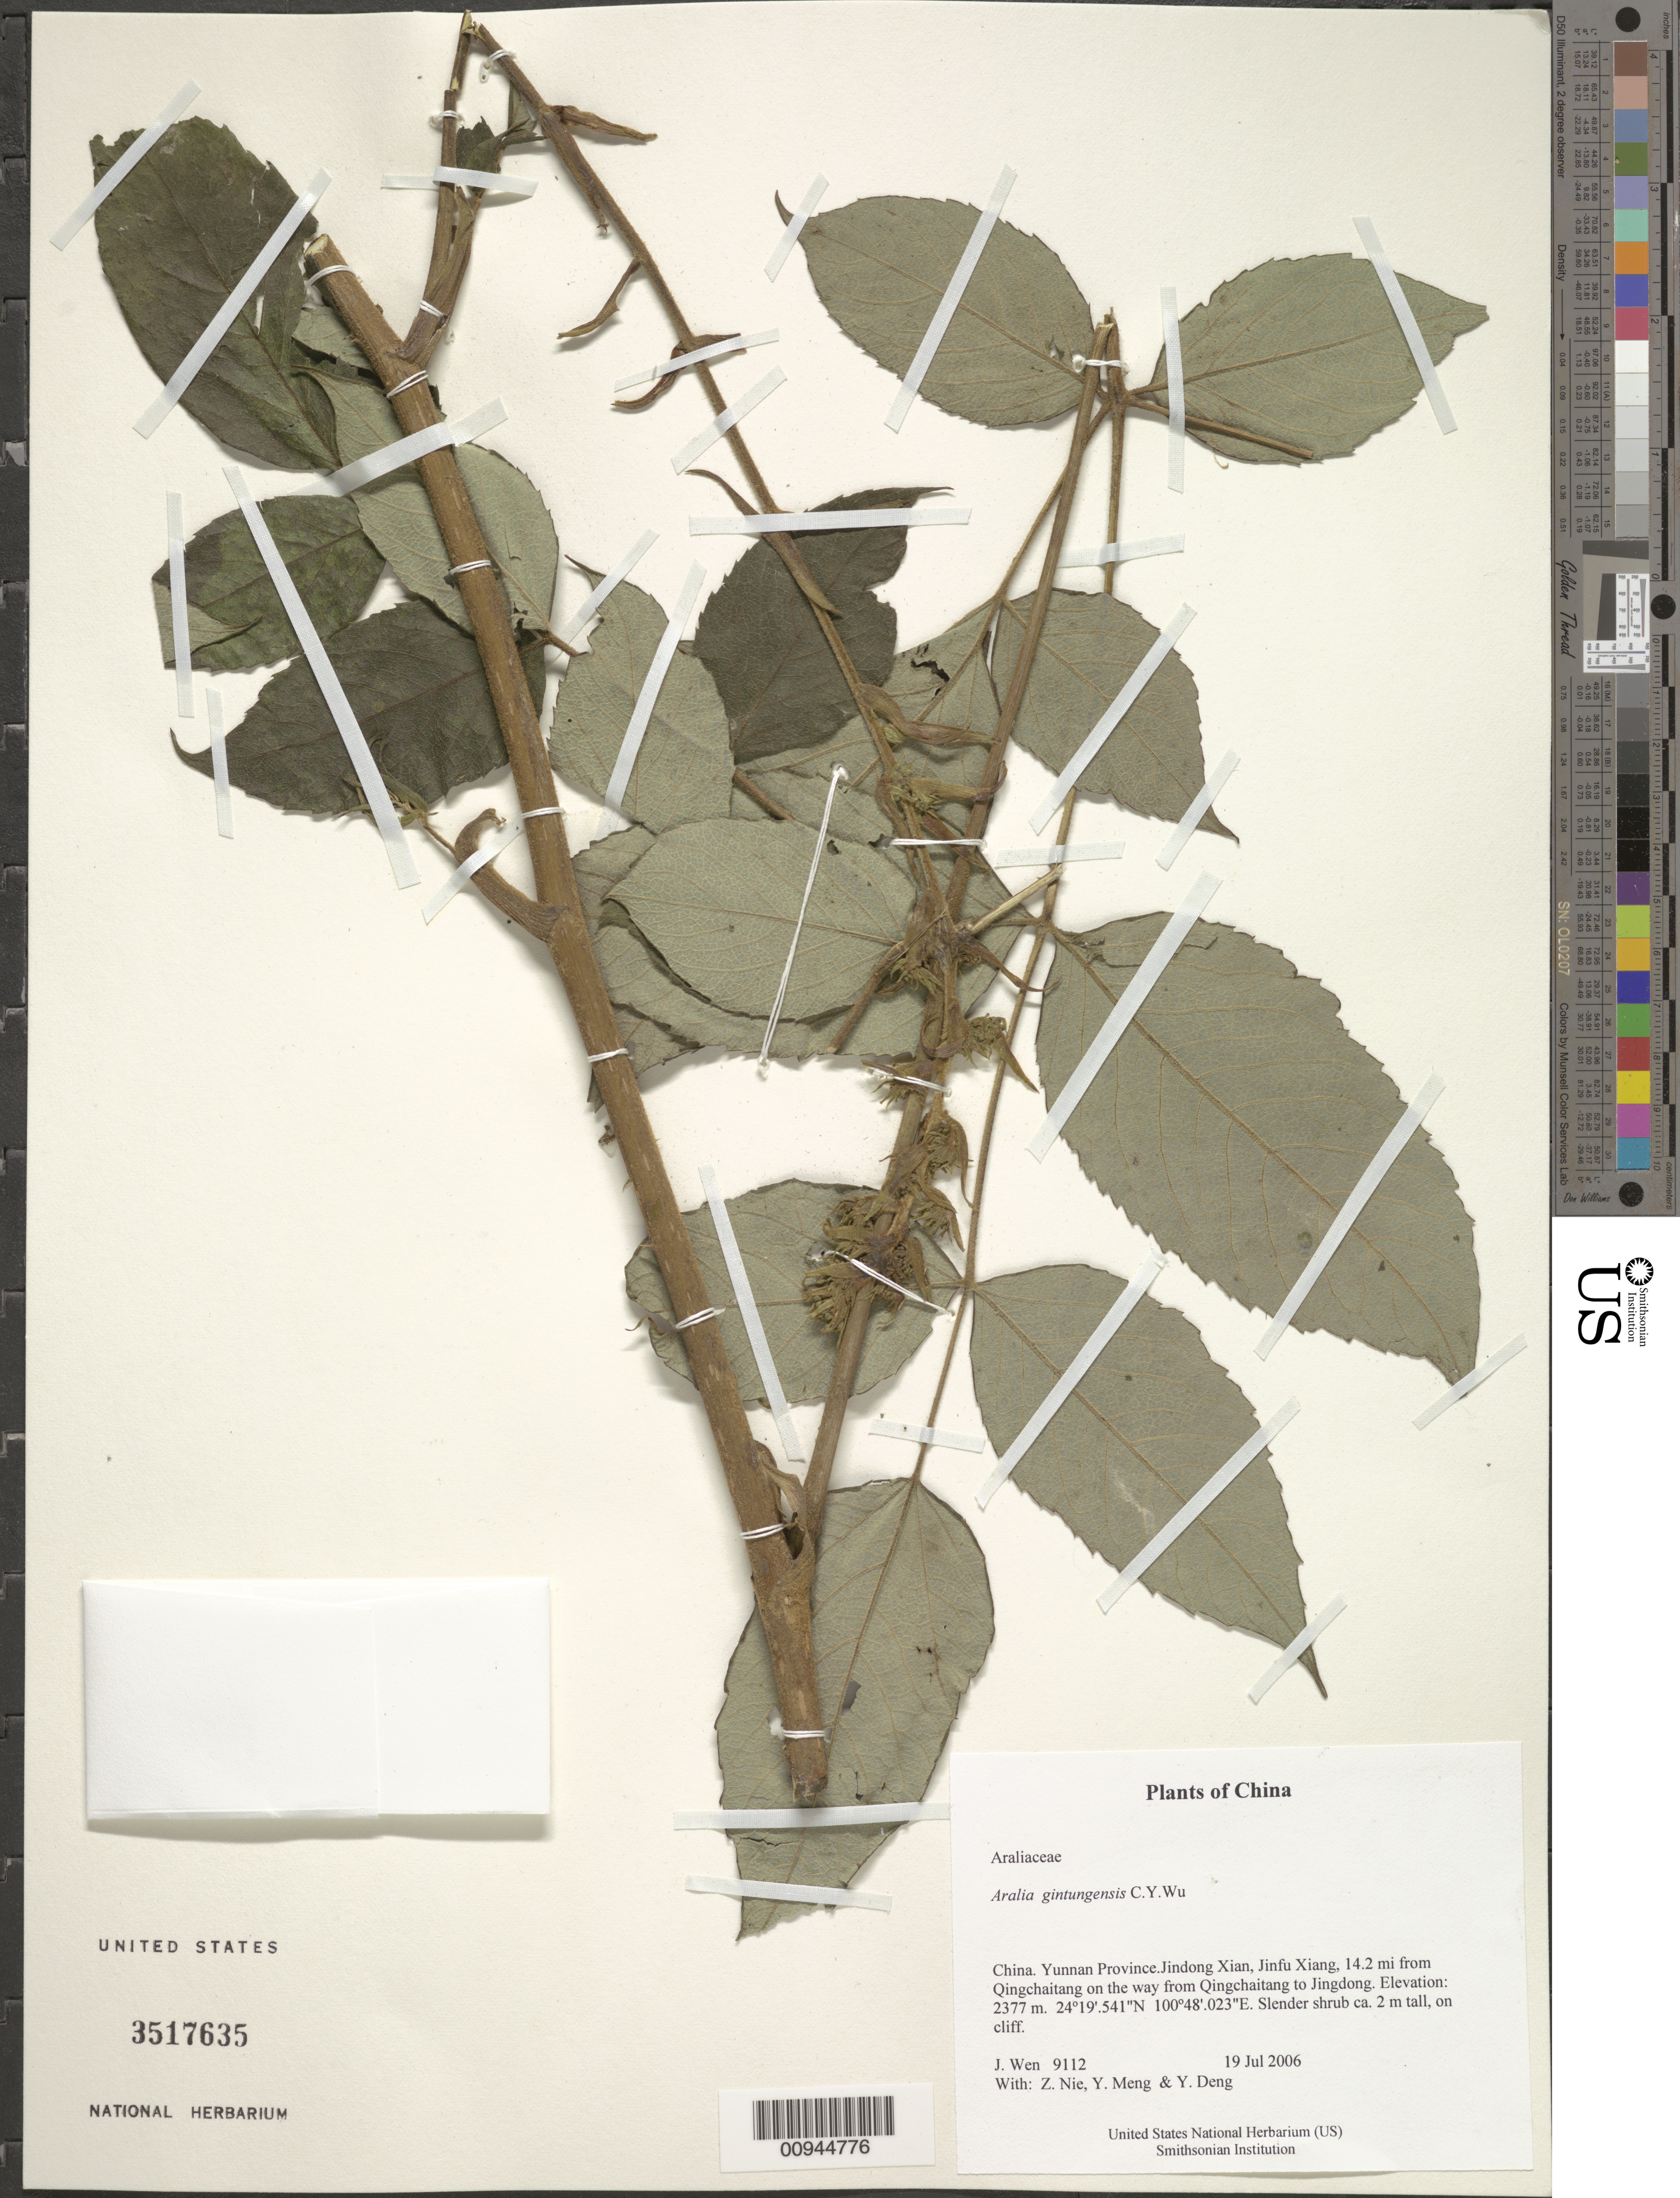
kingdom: Plantae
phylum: Tracheophyta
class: Magnoliopsida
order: Apiales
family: Araliaceae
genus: Aralia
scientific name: Aralia gintungensis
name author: C.Y. Wu ex K.M. Feng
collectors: J. Wen, Z. Nie, Y. Meng & Y. Deng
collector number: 9112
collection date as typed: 19 Jul 2006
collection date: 2006-07-19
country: China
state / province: Yunnan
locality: Yunnan Province.Jindong Xian, Jinfu Xiang, 14.2 mi from Qingchaitang on the way from Qingchaitang to Jingdong.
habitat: On cliff.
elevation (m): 2377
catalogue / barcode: US 3517635